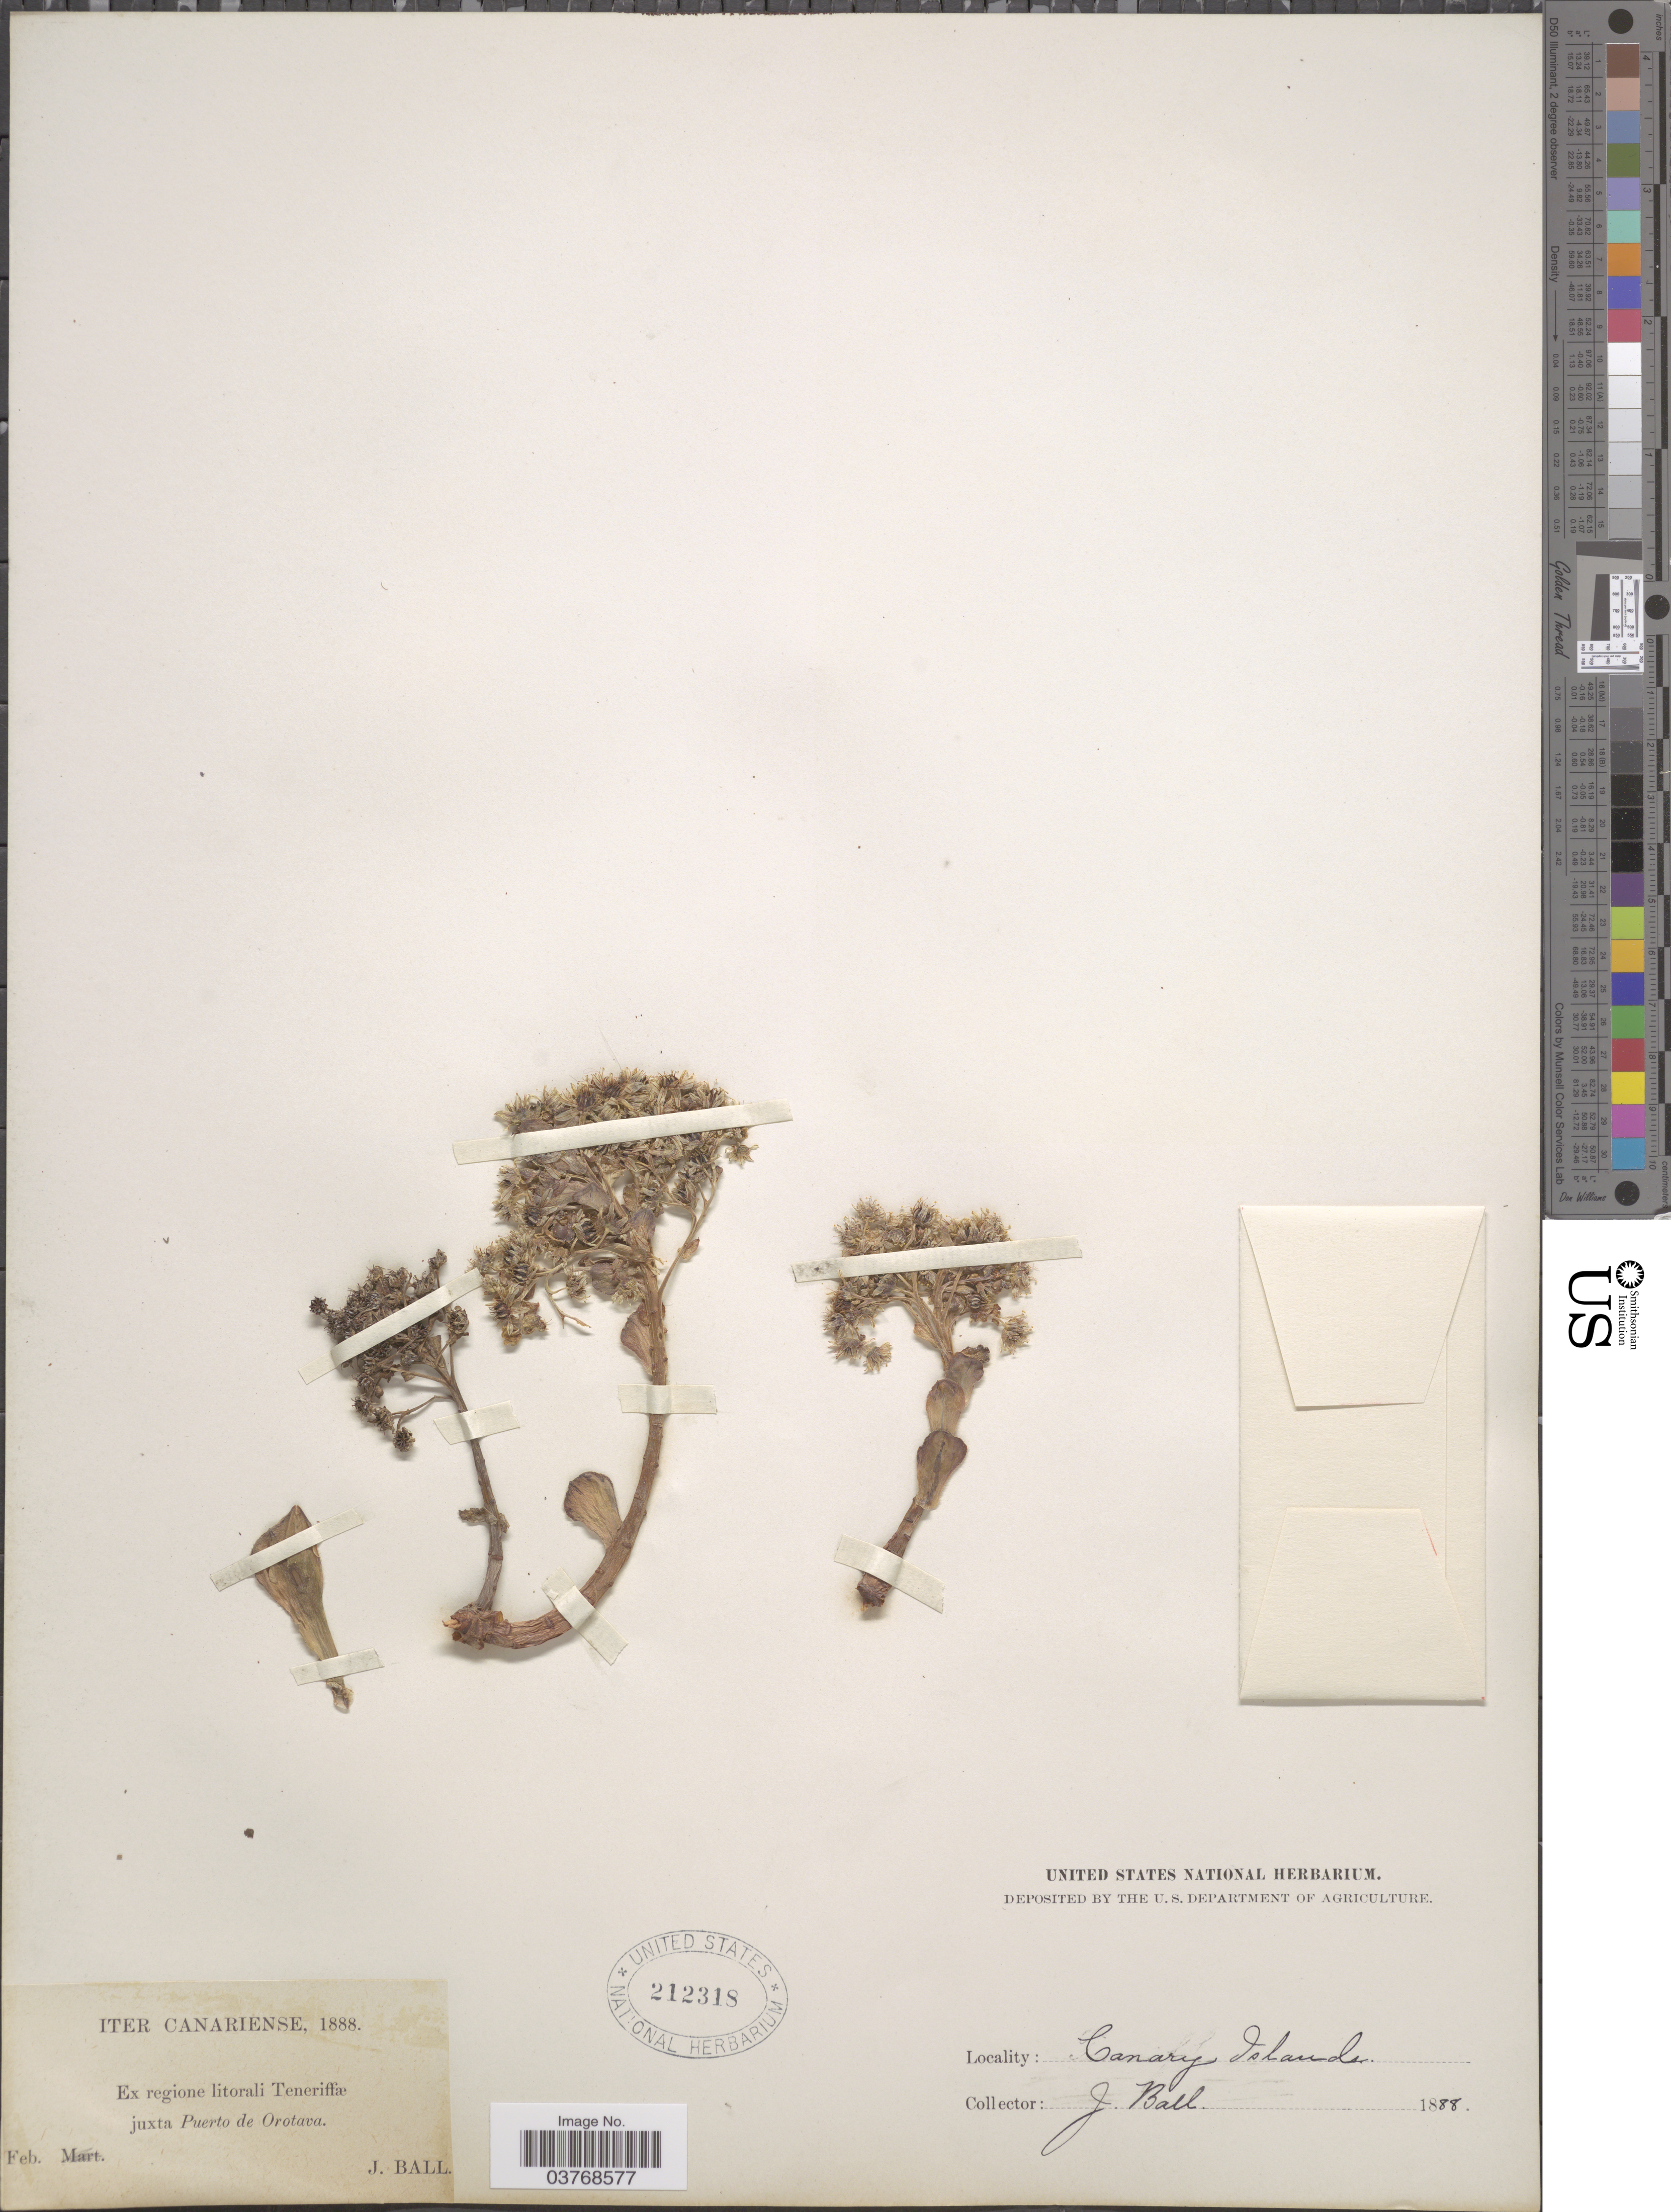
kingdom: Plantae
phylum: Tracheophyta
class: Magnoliopsida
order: Saxifragales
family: Crassulaceae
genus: Sedum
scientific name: Sedum sp.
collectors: J. Ball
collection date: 1888-02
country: Spain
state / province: Canarias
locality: Canary Islands. Ex regione litorali Teneriffæ juxta Puerto de Orotava.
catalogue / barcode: US 212318